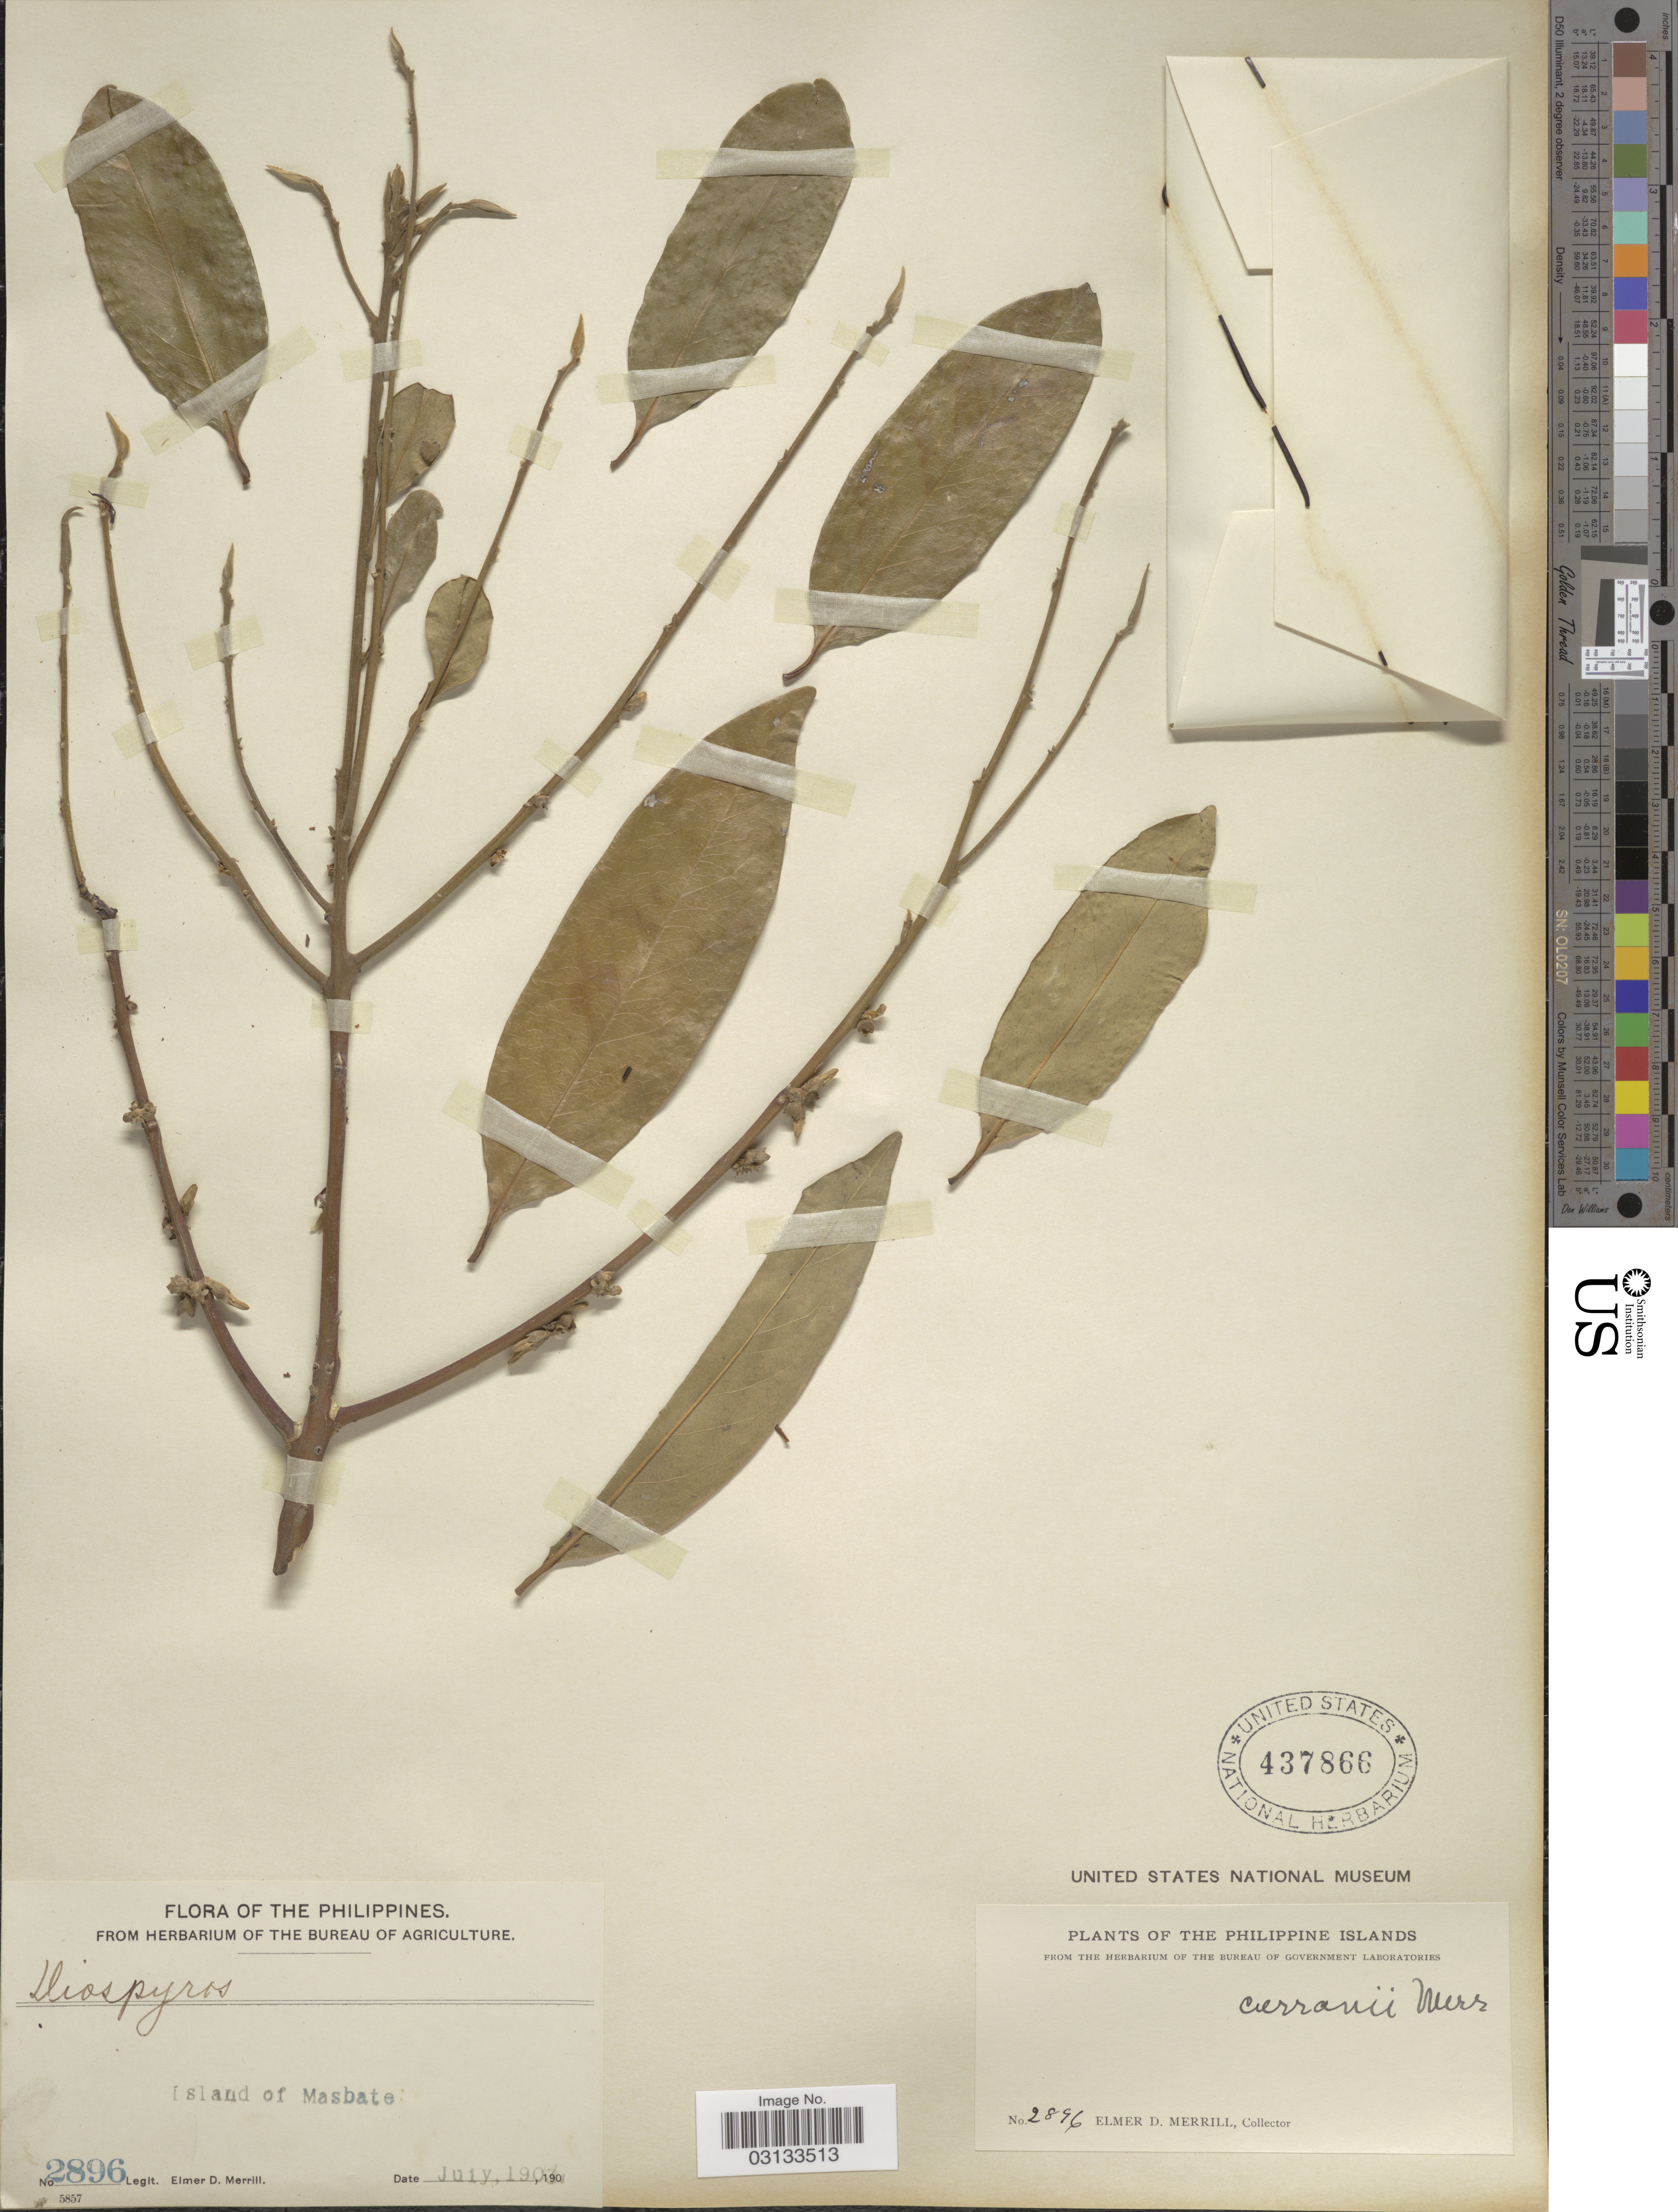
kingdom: Plantae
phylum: Tracheophyta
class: Magnoliopsida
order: Ericales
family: Ebenaceae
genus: Diospyros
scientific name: Diospyros curranii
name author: Merr.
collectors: E. D. Merrill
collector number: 2896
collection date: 1903-07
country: Philippines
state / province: Bicol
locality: Island of Masbate.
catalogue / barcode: US 437866